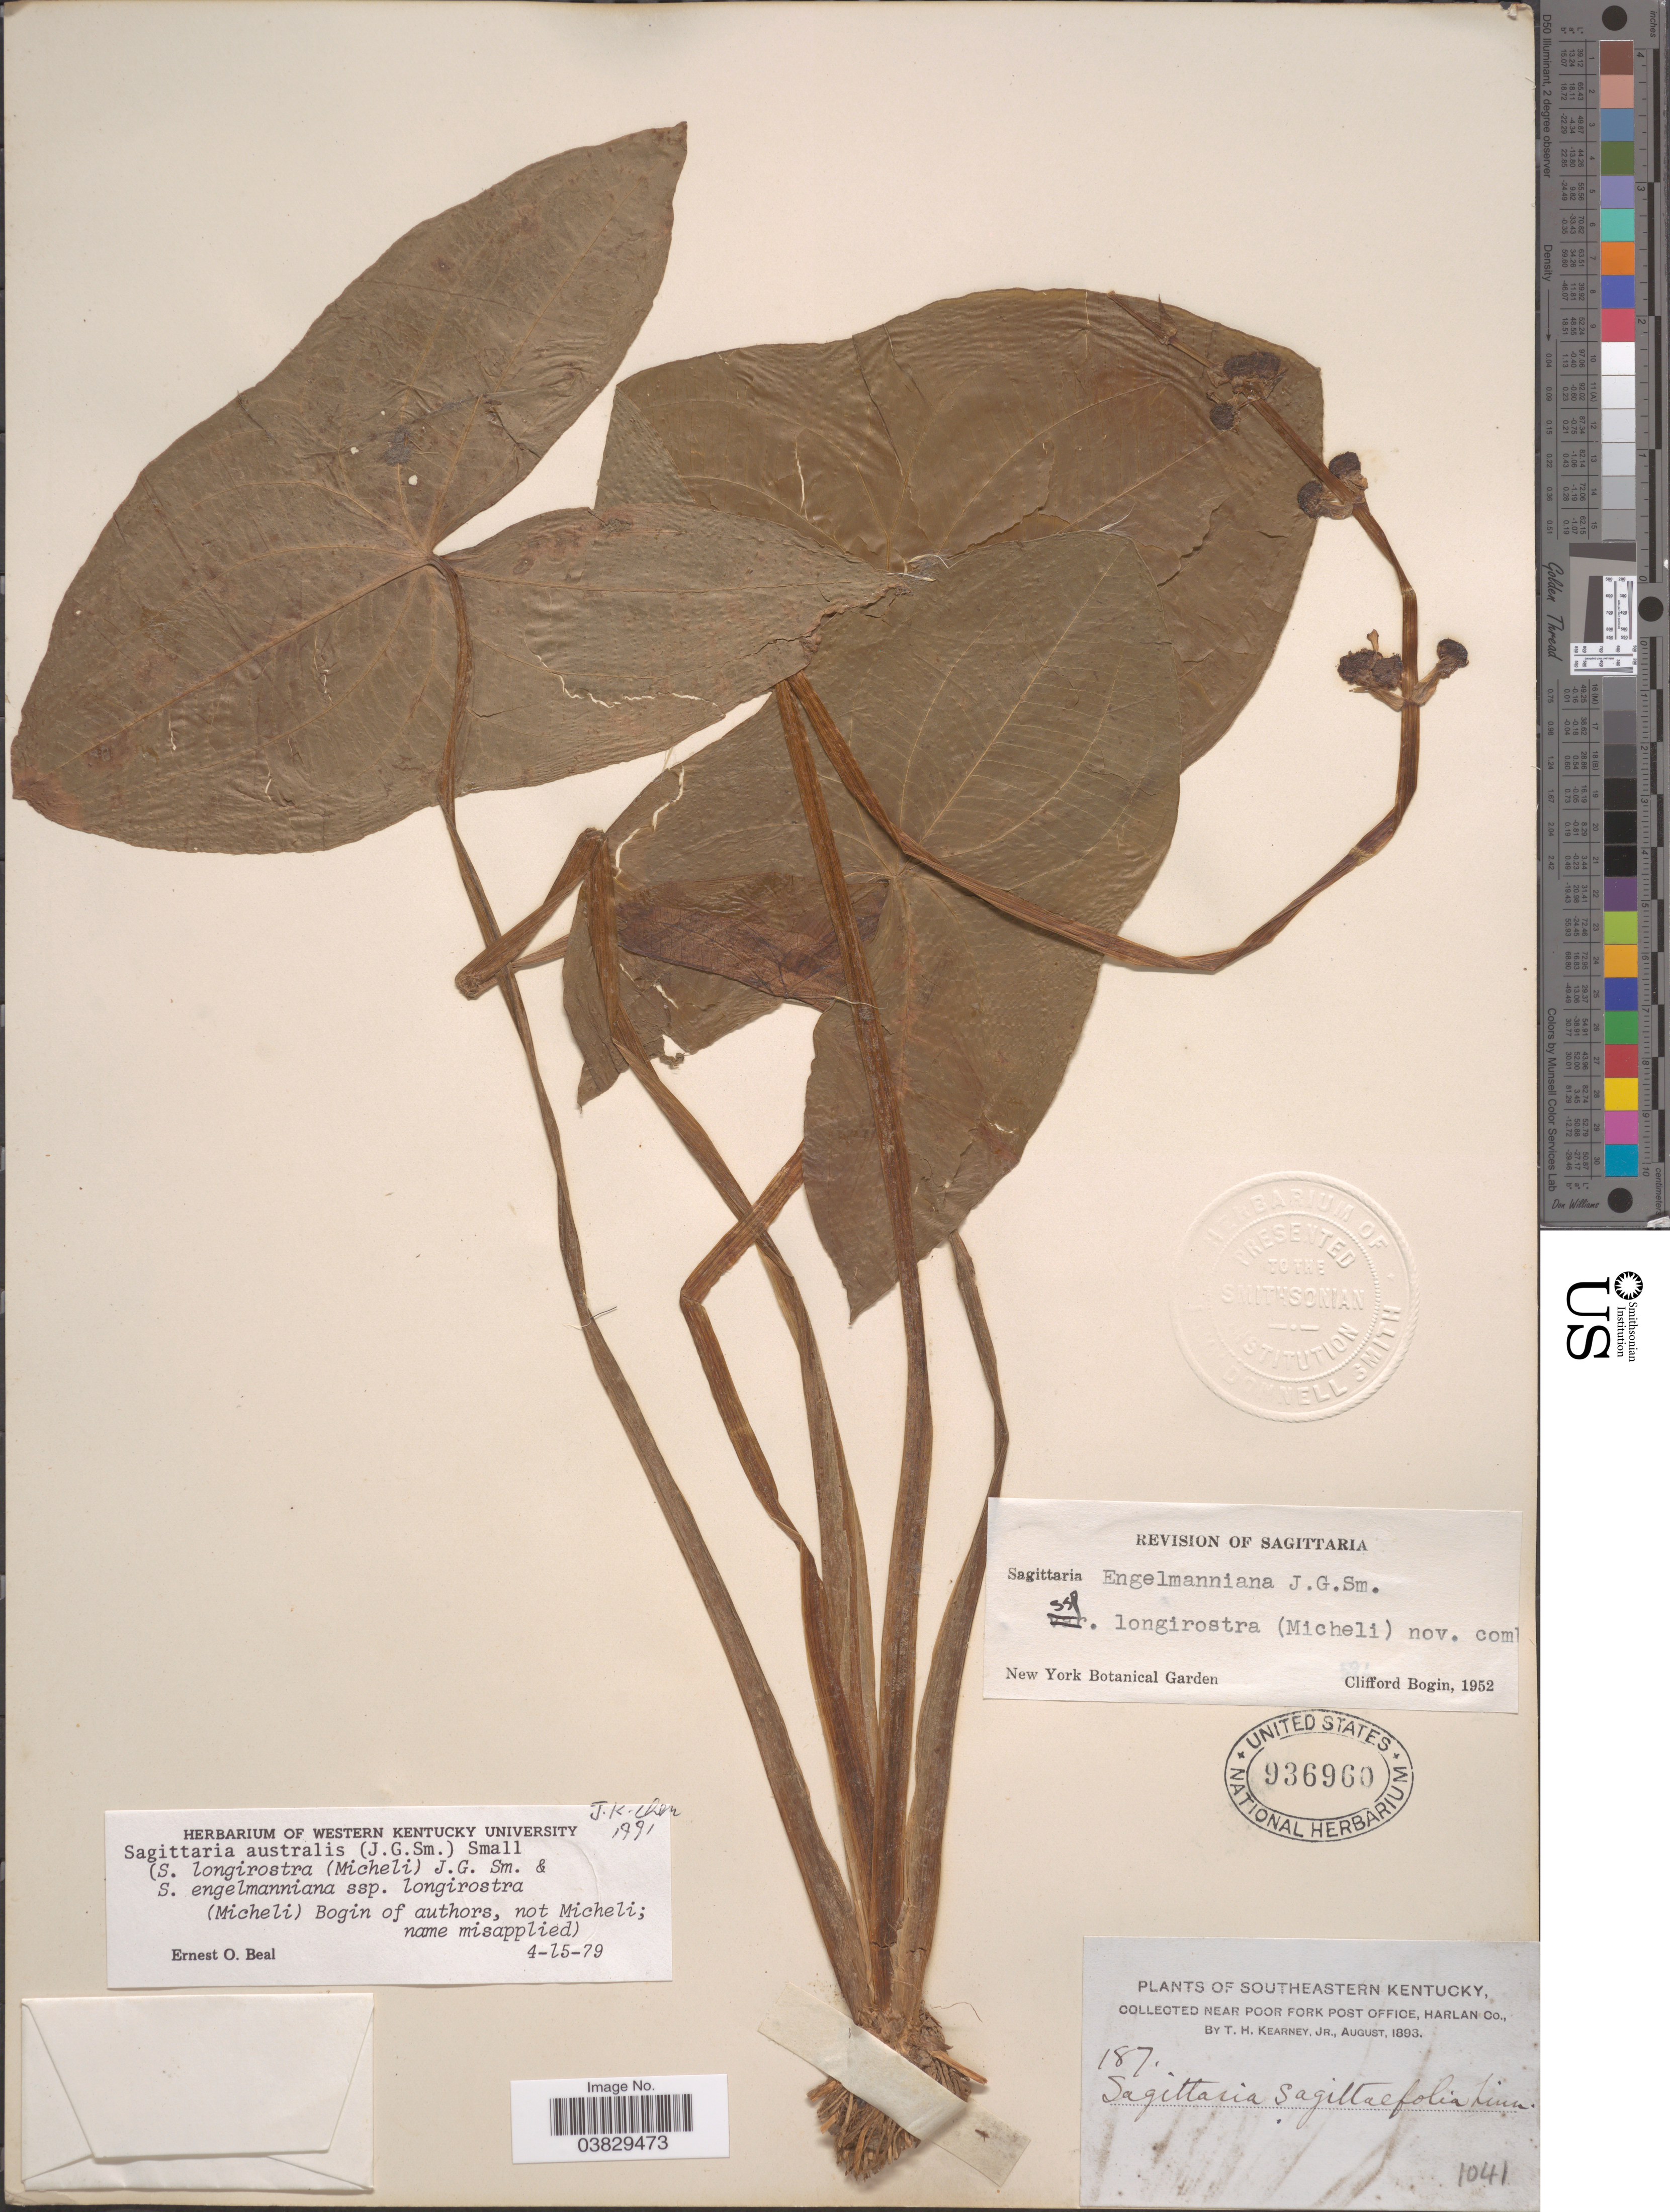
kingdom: Plantae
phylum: Tracheophyta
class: Liliopsida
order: Alismatales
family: Alismataceae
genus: Sagittaria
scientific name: Sagittaria australis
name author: (J.G. Sm. ex C. Mohr) Small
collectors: T. H. Kearney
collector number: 187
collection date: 1893-08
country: United States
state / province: Kentucky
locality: Southeastern Kentucky. Near Poor Fork Post Office, Harlan Co.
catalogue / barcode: US 936960